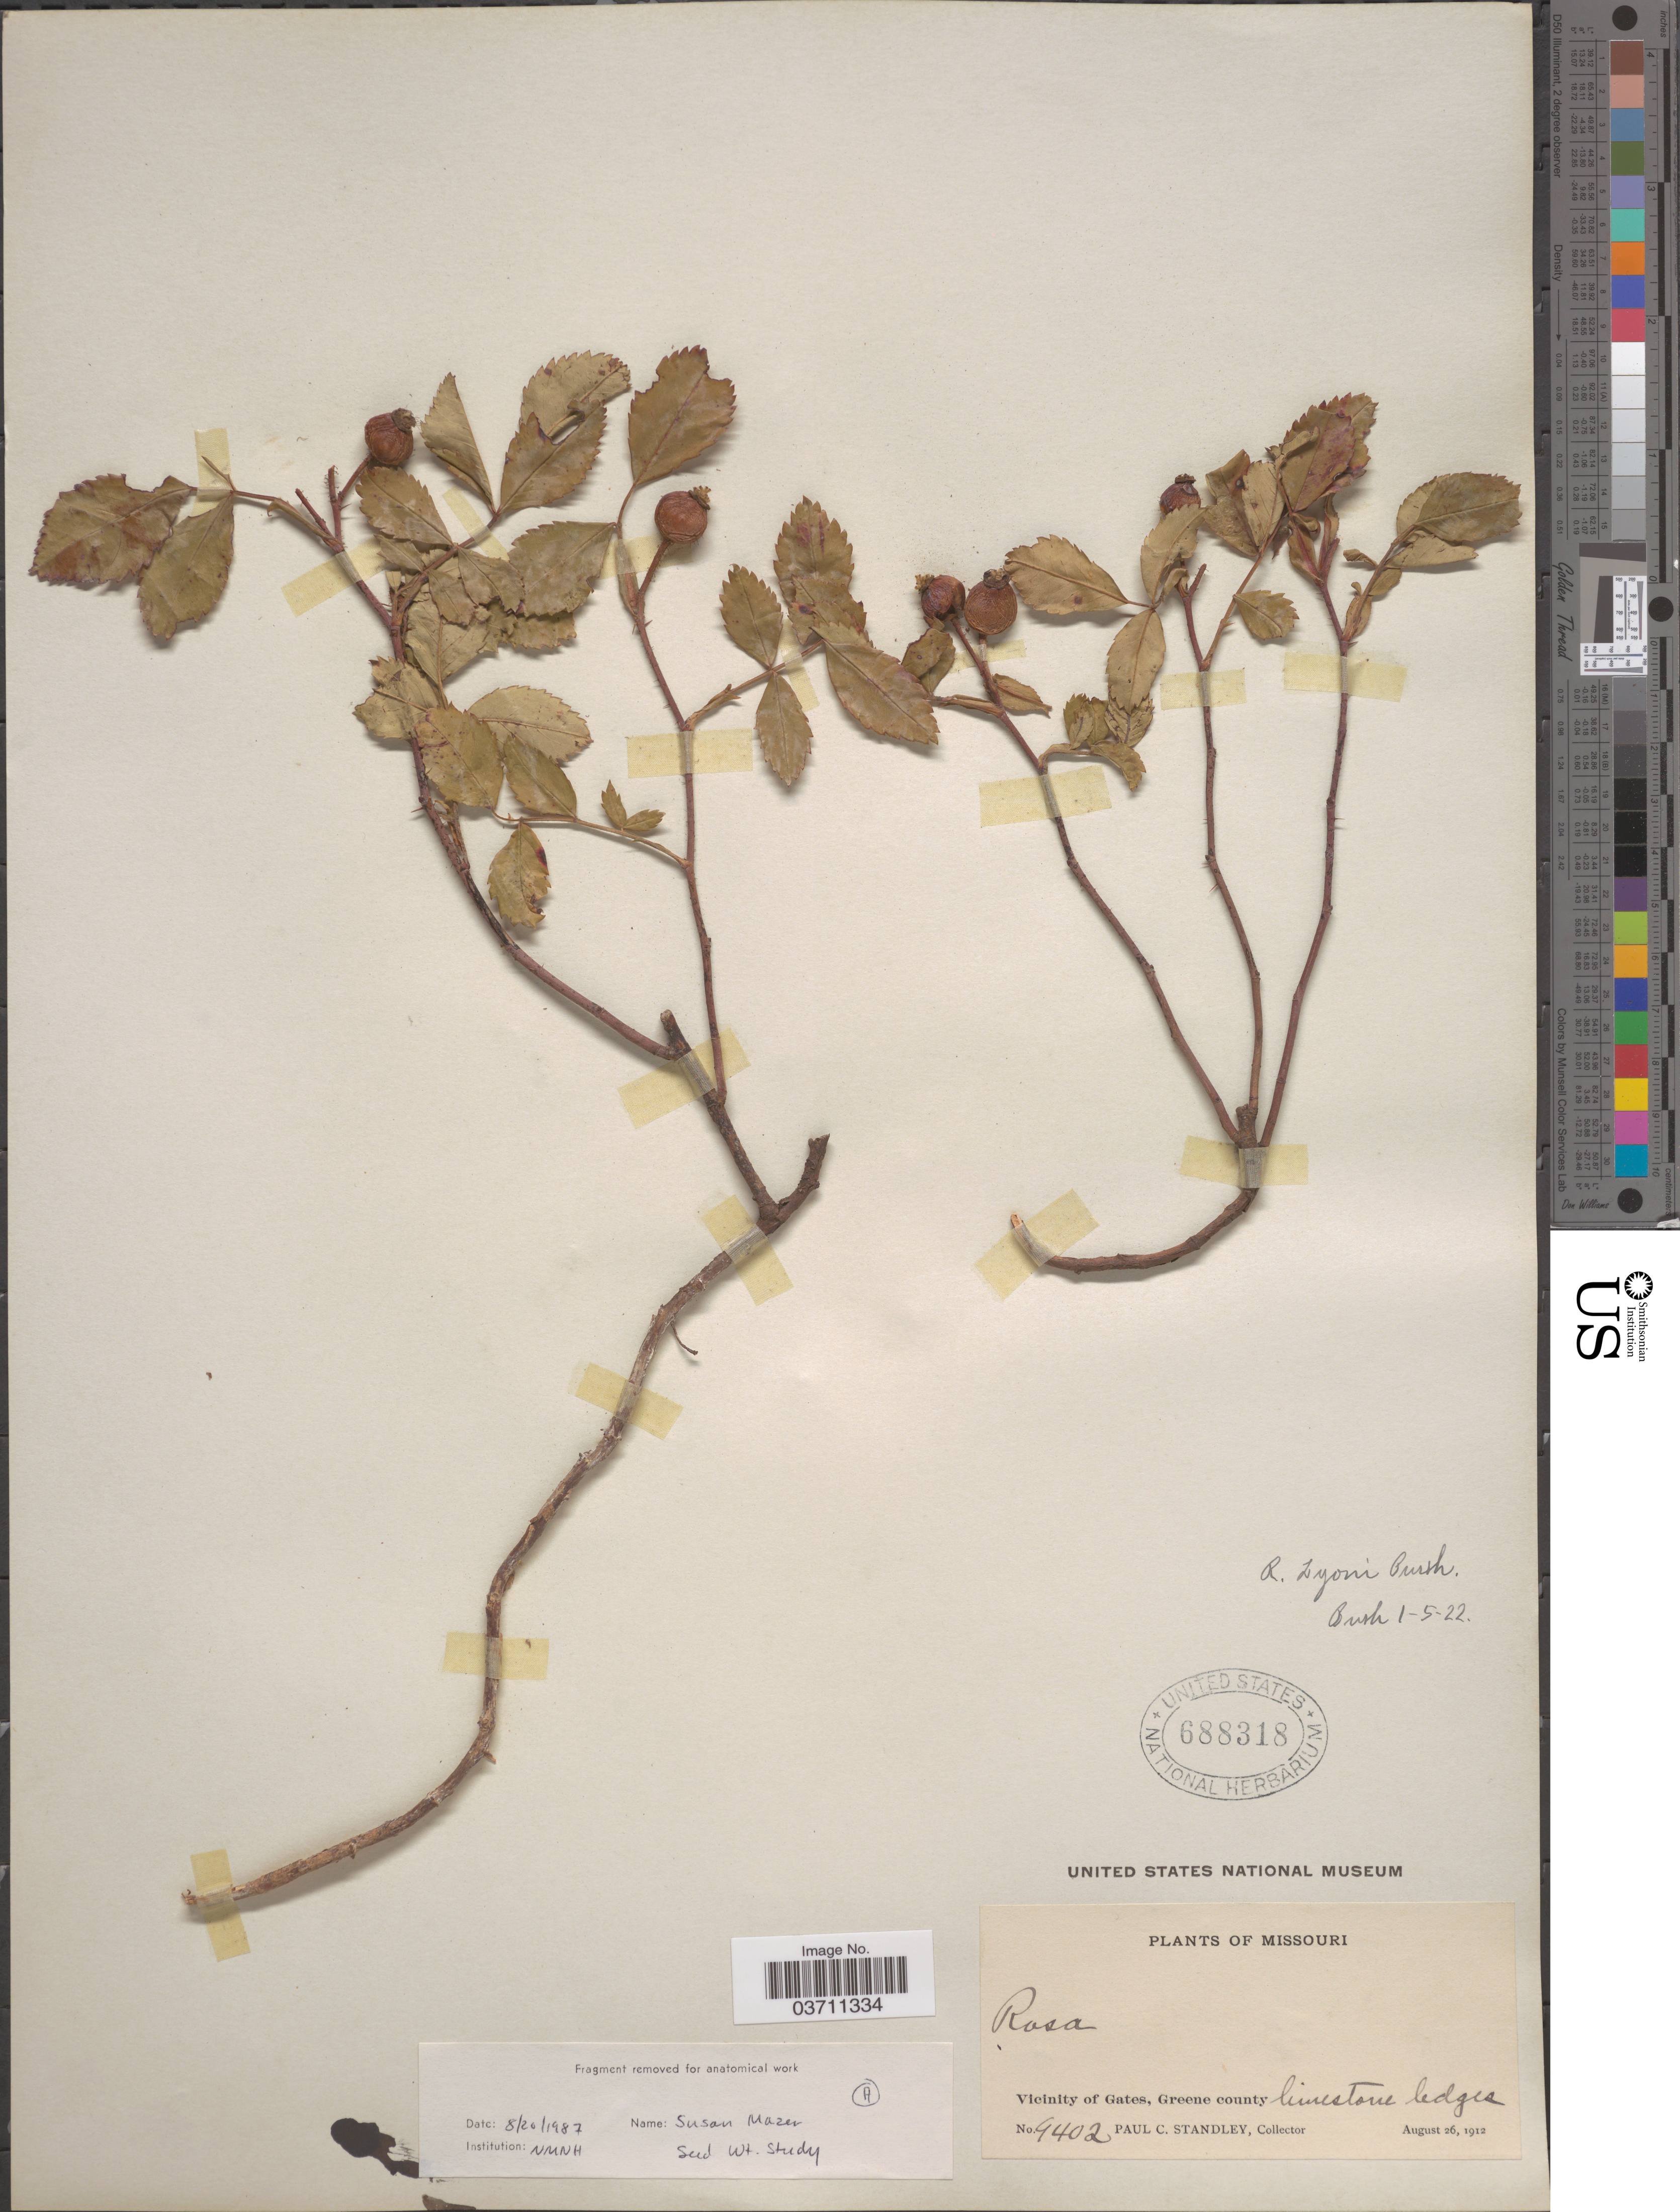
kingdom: Plantae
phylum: Tracheophyta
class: Magnoliopsida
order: Rosales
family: Rosaceae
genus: Rosa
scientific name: Rosa lyoni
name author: Pursh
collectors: P. C. Standley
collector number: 9402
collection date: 1912-08-26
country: United States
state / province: Missouri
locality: Vicinity of Gates, Greene county.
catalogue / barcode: US 688318